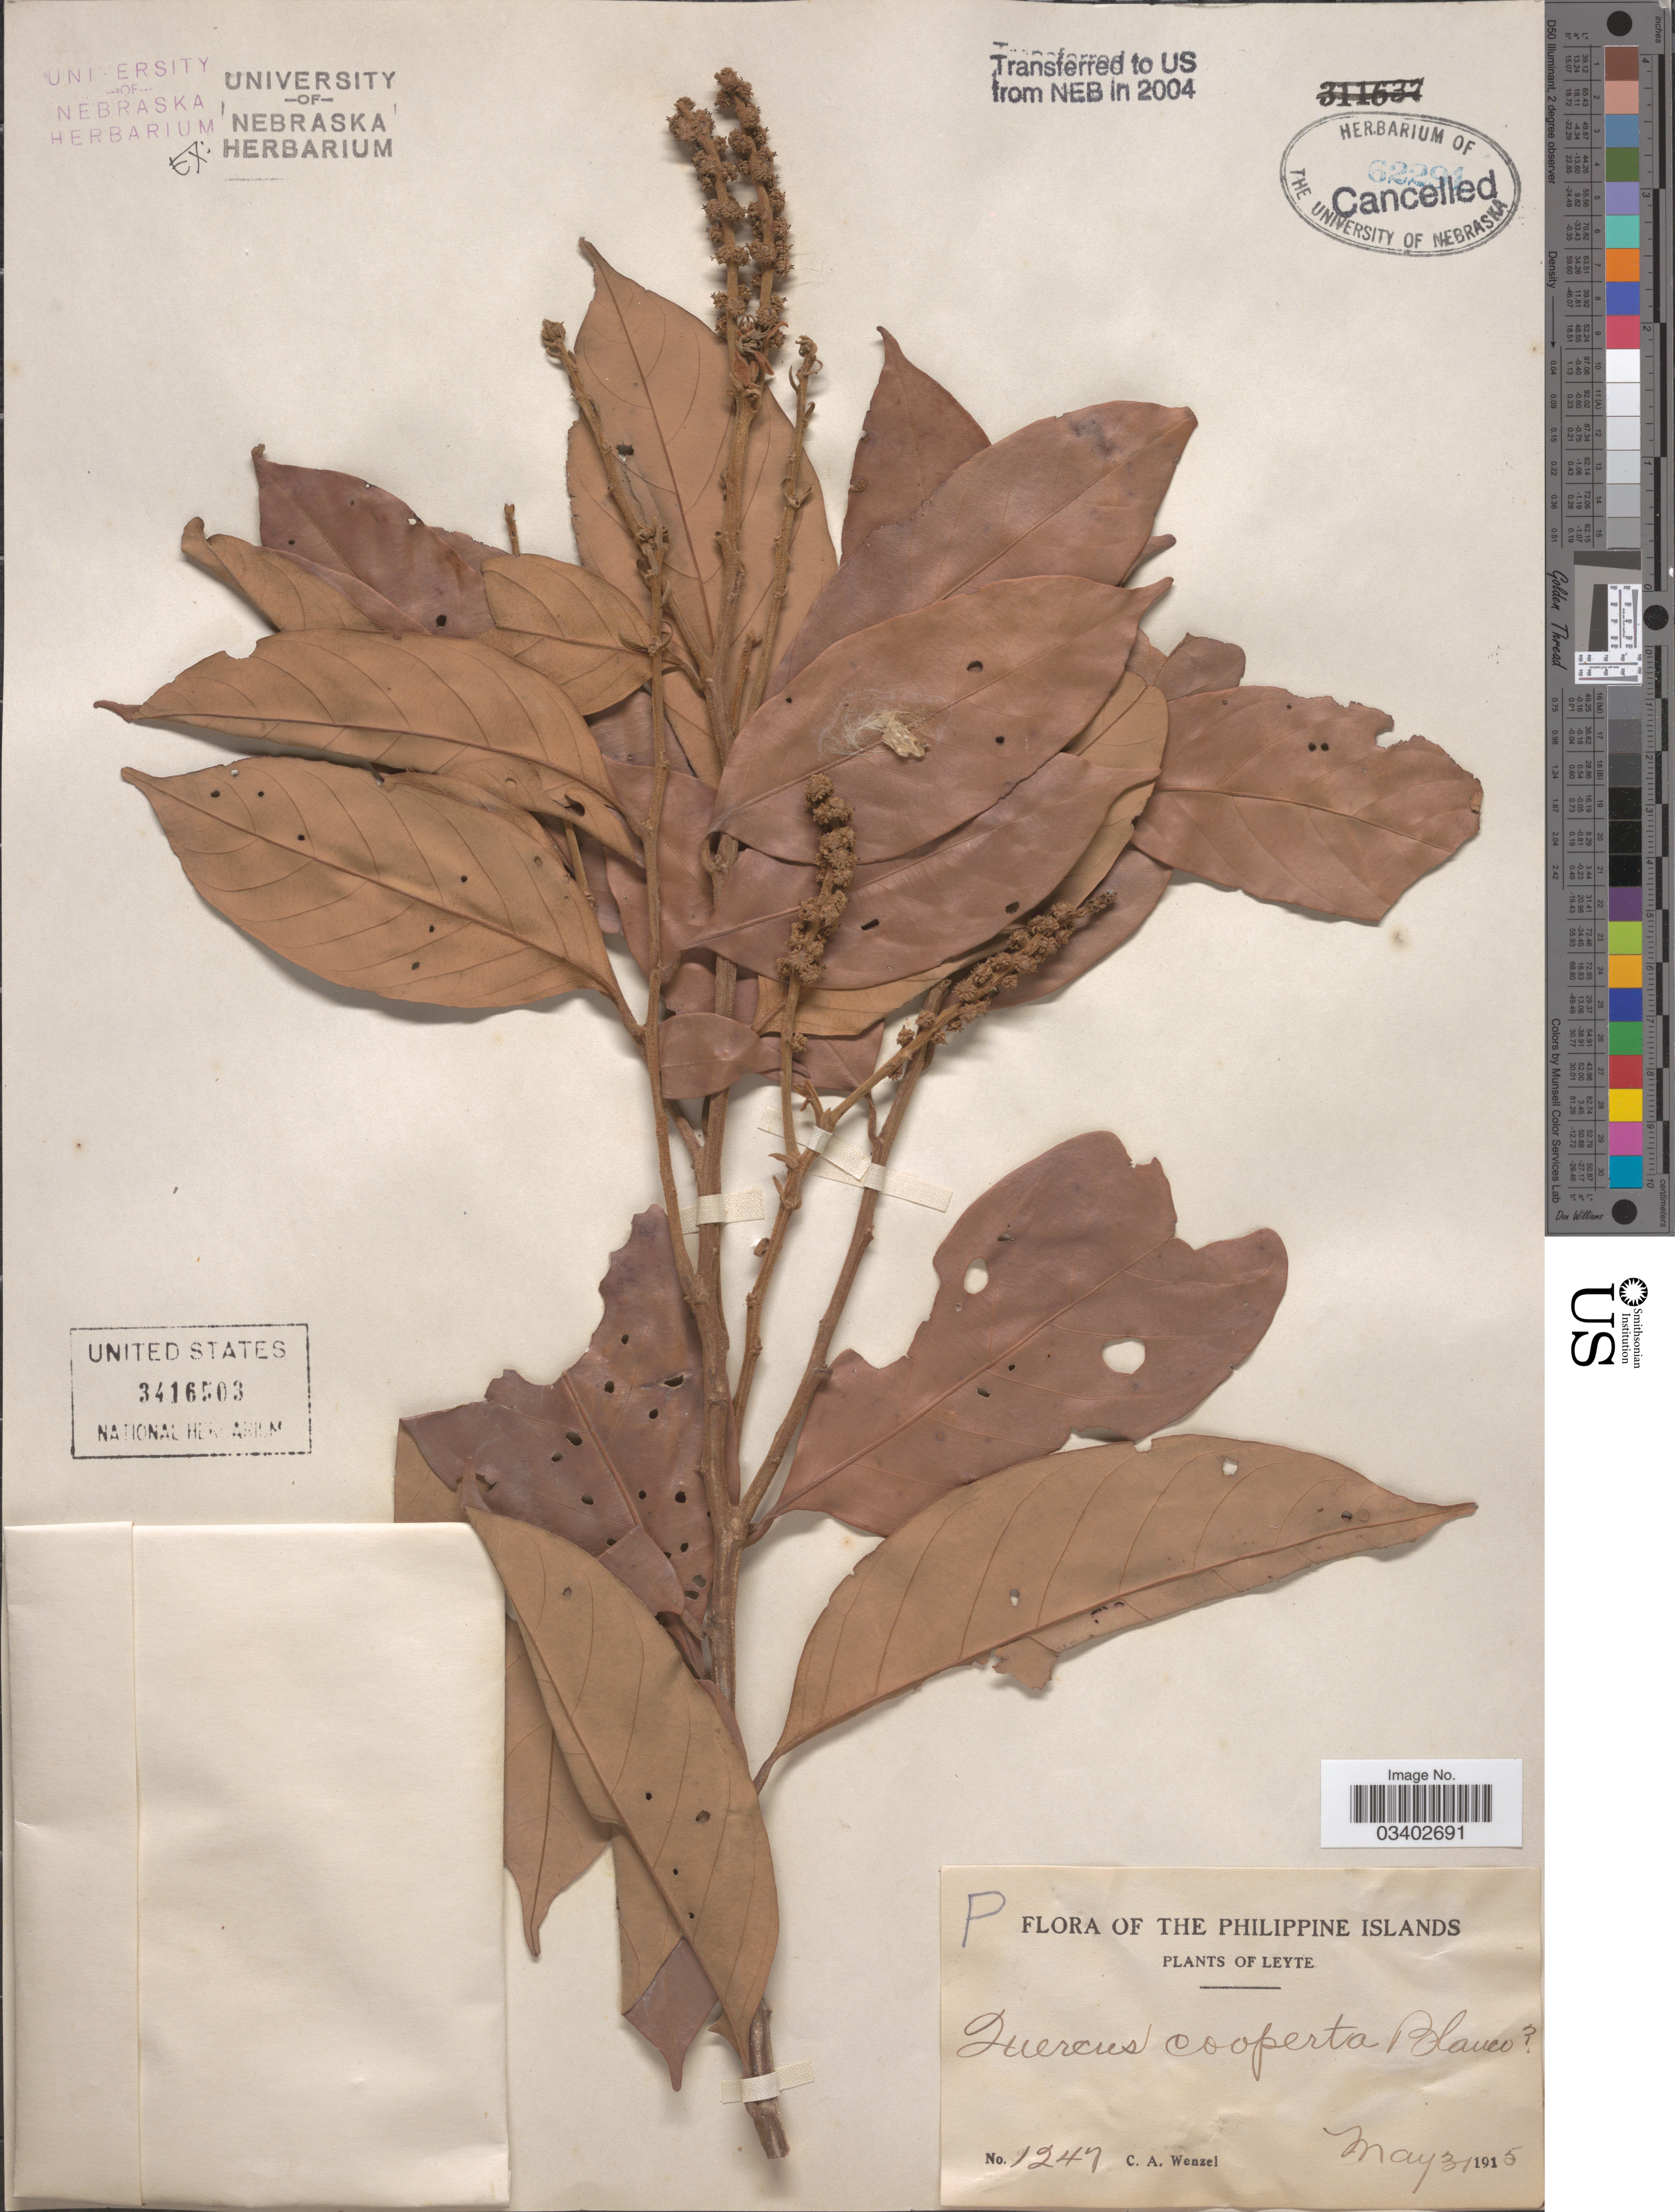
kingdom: Plantae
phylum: Tracheophyta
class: Magnoliopsida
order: Fagales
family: Fagaceae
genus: Lithocarpus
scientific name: Lithocarpus coopertus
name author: (Blanco) Rehder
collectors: C. Wenzel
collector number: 1247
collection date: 1915-05-31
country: Philippines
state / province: Eastern Visayas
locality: Leyte.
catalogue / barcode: US 3416503